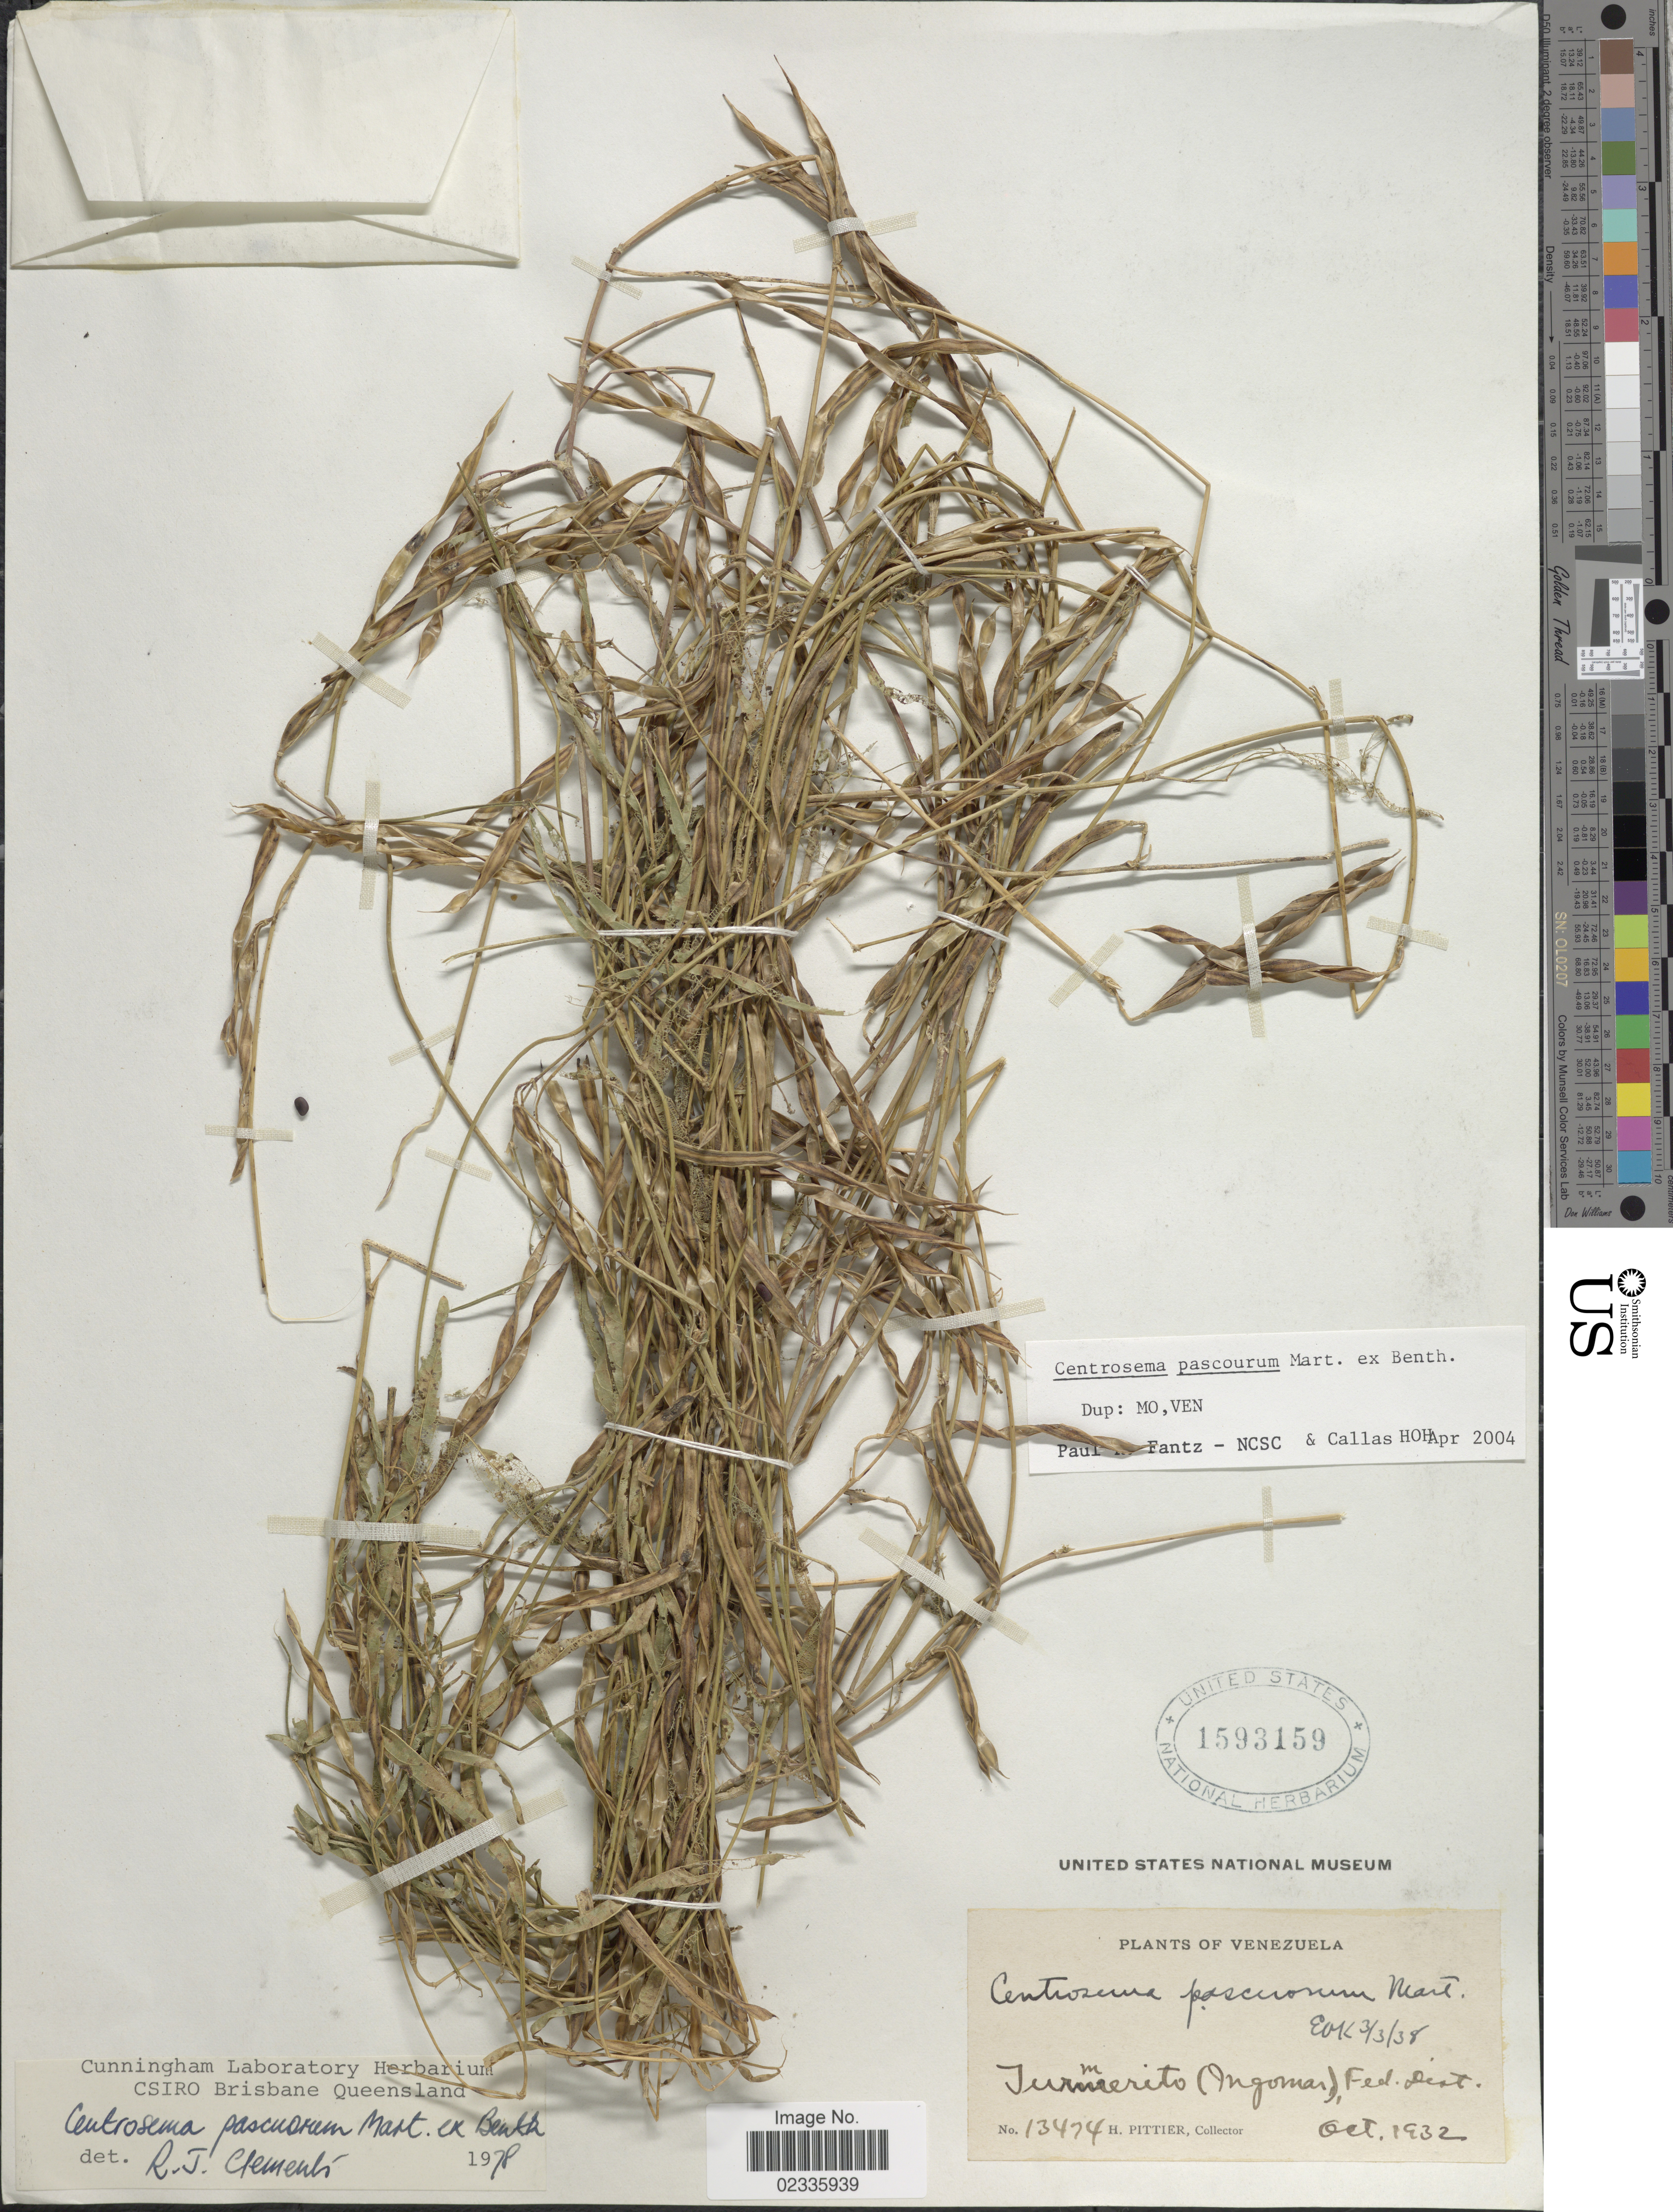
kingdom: Plantae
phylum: Tracheophyta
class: Magnoliopsida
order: Fabales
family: Fabaceae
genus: Centrosema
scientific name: Centrosema pascuorum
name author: Benth.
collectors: H. F. Pittier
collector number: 13474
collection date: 1932-10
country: Venezuela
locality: Turmerito (Ingomar), Fed. Dist.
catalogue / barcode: US 1593159